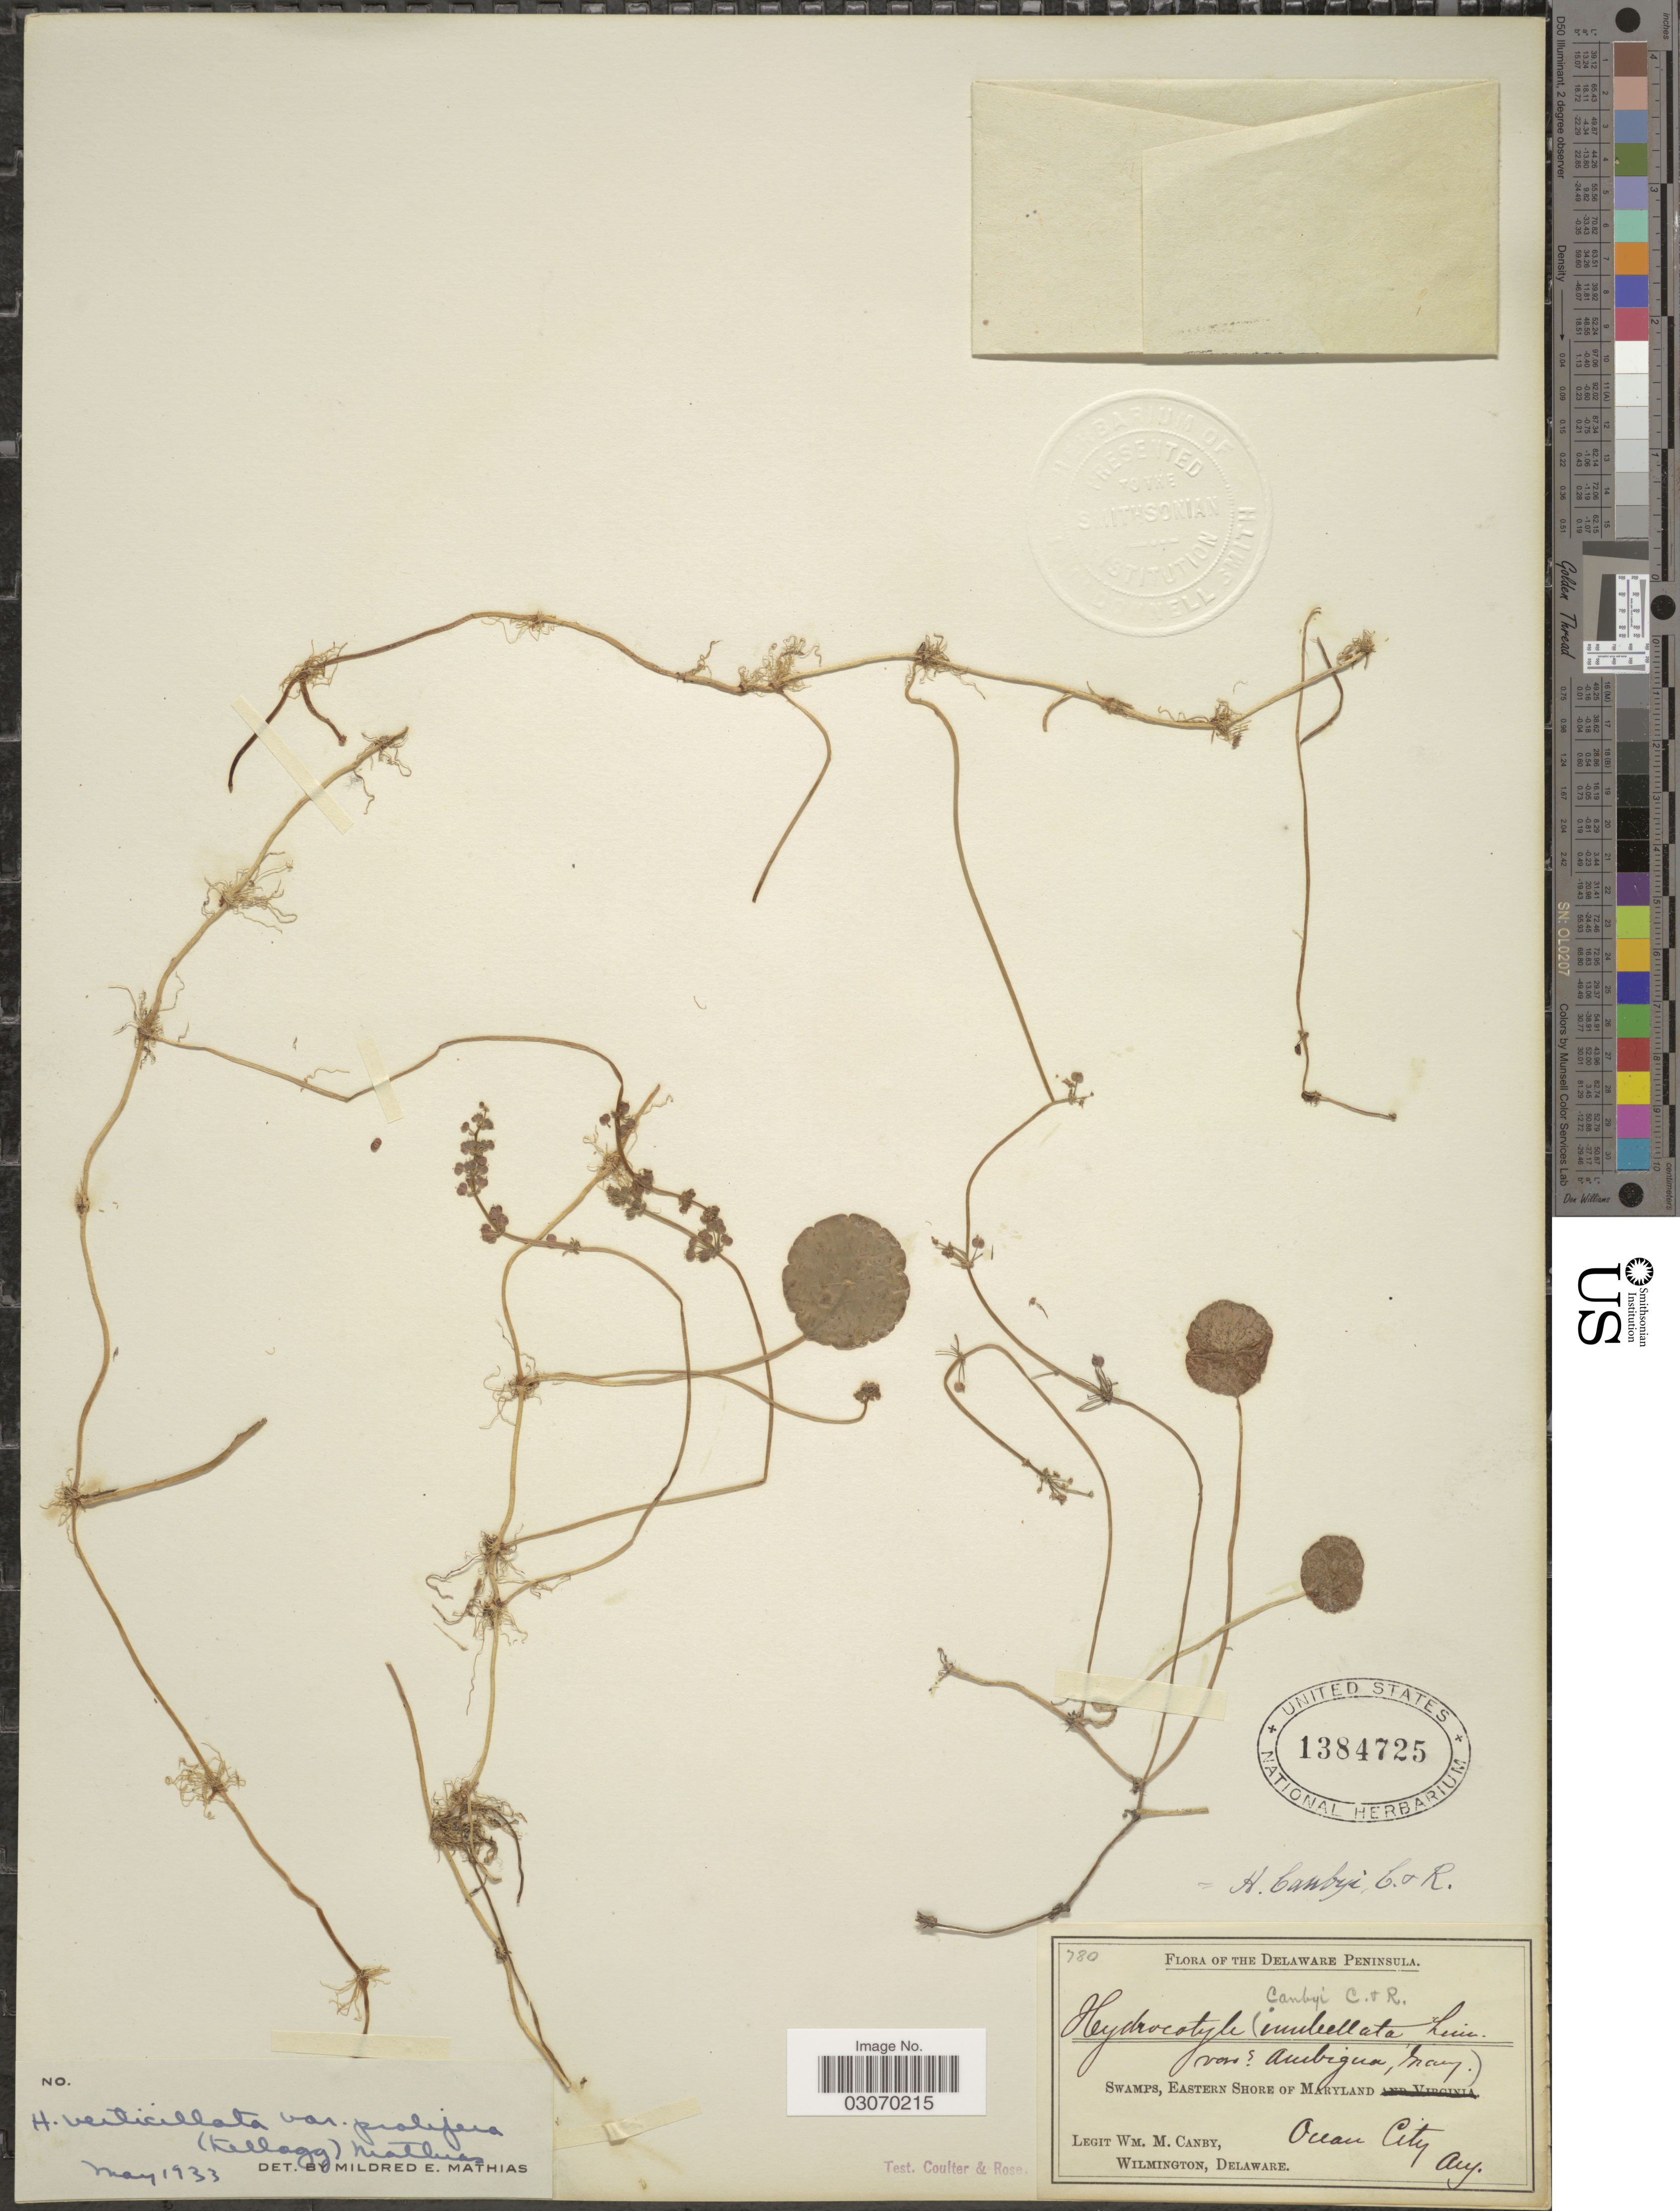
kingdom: Plantae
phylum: Tracheophyta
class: Magnoliopsida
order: Apiales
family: Araliaceae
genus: Hydrocotyle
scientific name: Hydrocotyle verticillata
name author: Thunb.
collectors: W. M. Canby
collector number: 780?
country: United States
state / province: Maryland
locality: Delaware Peninsula. Swamps, Eastern shore of Maryland.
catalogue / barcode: US 1384725